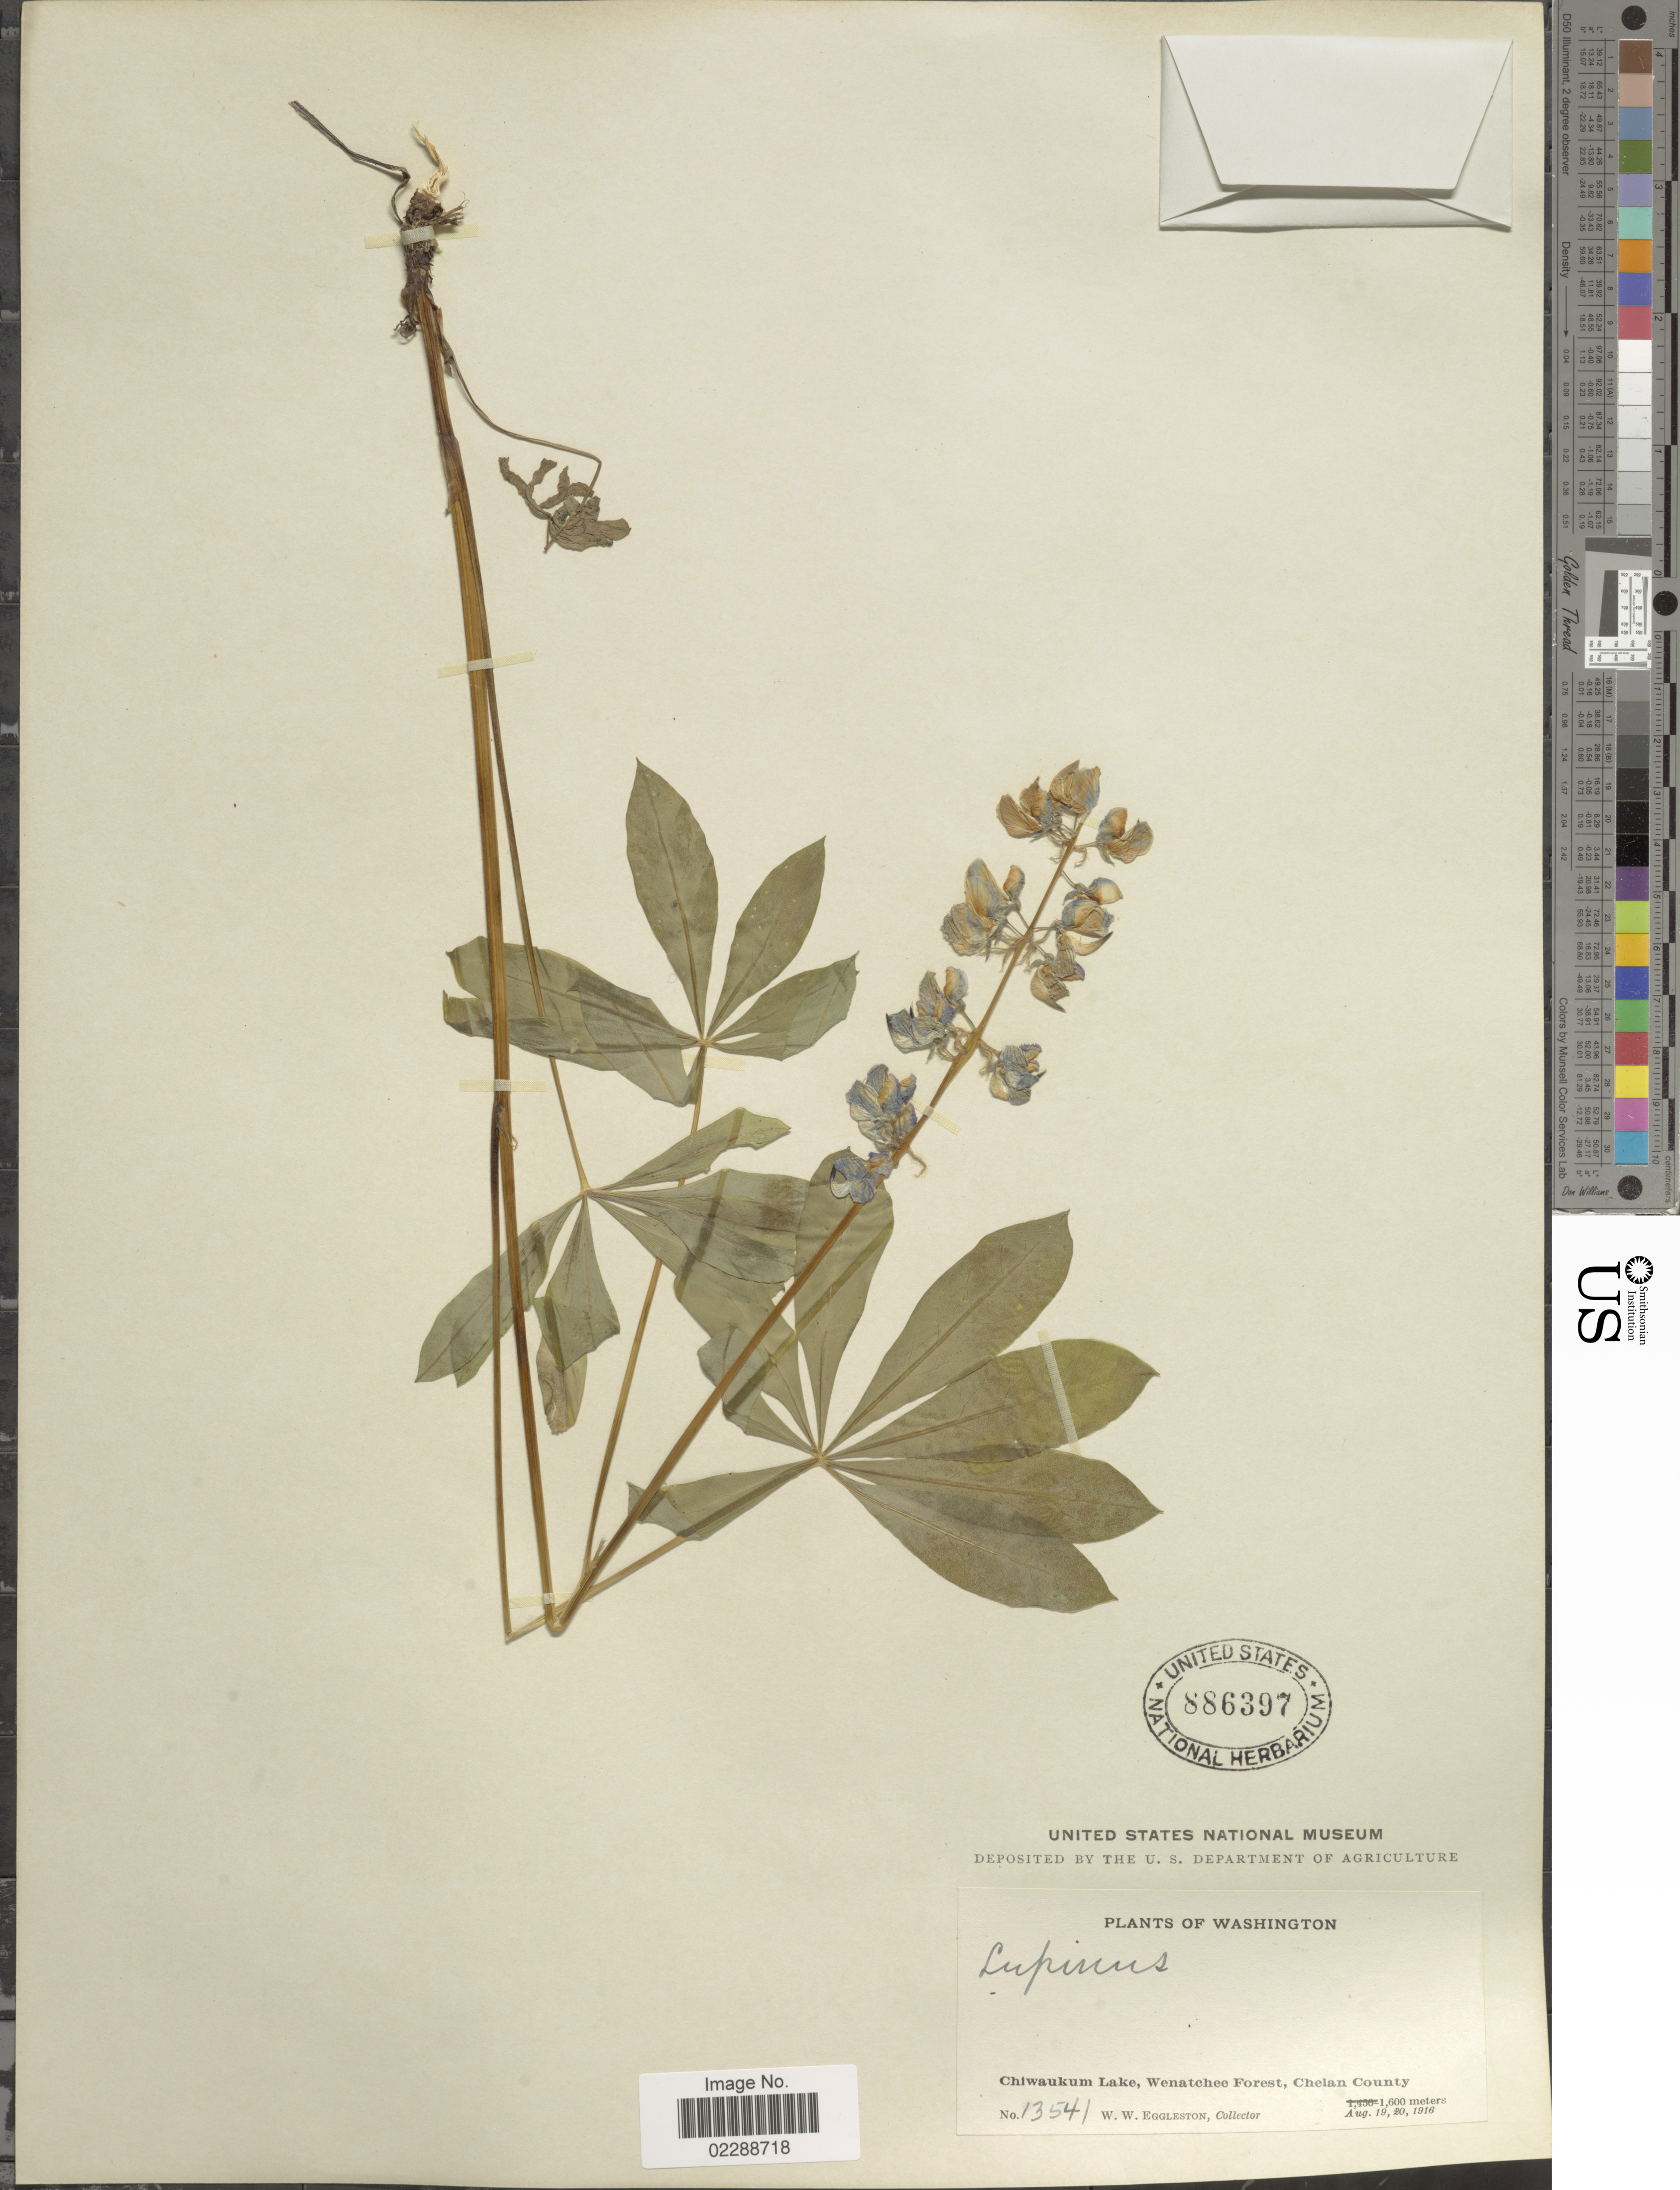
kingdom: Plantae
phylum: Tracheophyta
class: Magnoliopsida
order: Fabales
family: Fabaceae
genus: Lupinus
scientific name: Lupinus sp.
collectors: W. W. Eggleston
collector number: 13541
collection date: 1916-08-19/1916-08-20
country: United States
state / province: Washington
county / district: Chelan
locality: Chiwaukum Lake, Wenatchee Forest, Chelan County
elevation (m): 1600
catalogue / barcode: US 886397